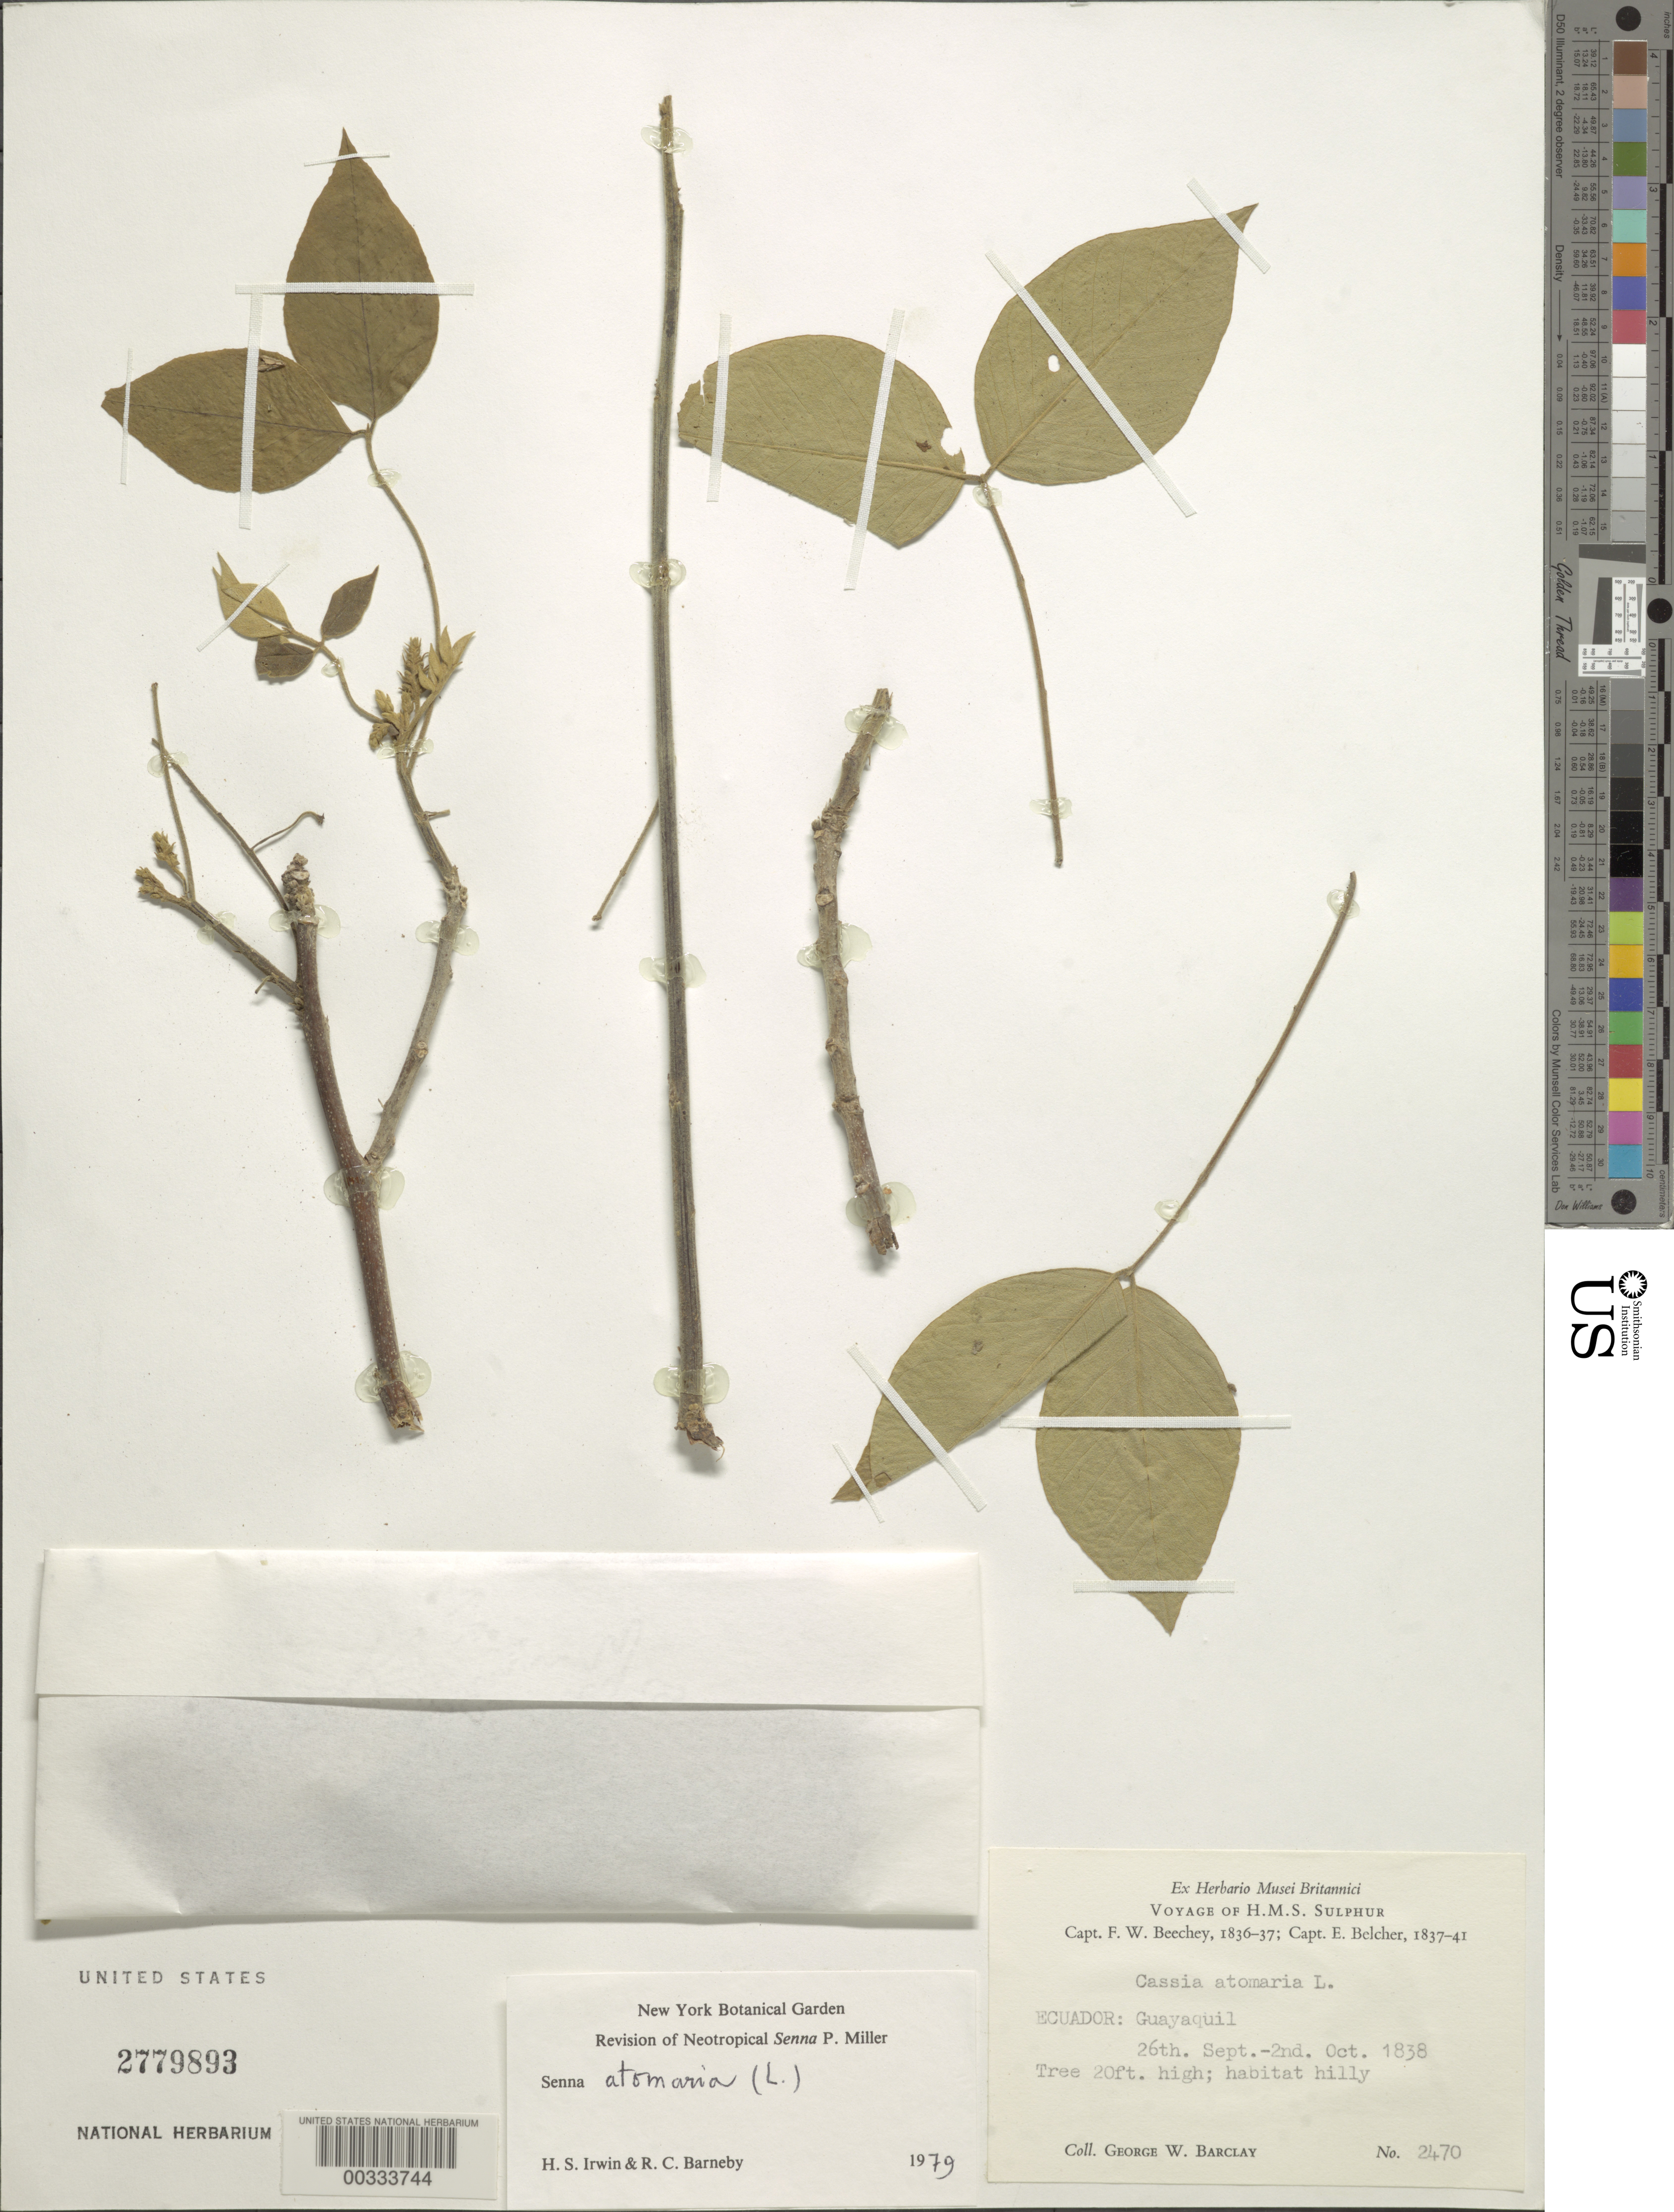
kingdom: Plantae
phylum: Tracheophyta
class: Magnoliopsida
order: Fabales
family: Fabaceae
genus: Senna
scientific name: Senna atomaria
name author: (L.) H.S. Irwin & Barneby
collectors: G. W. Barclay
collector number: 2470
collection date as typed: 26 Sep 1838 to 02 Oct 1838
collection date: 1838-09-26/1838-10-02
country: Ecuador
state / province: Guayas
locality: Guayaquil, Haciendo Bonchna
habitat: Hilly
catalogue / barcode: US 2779893